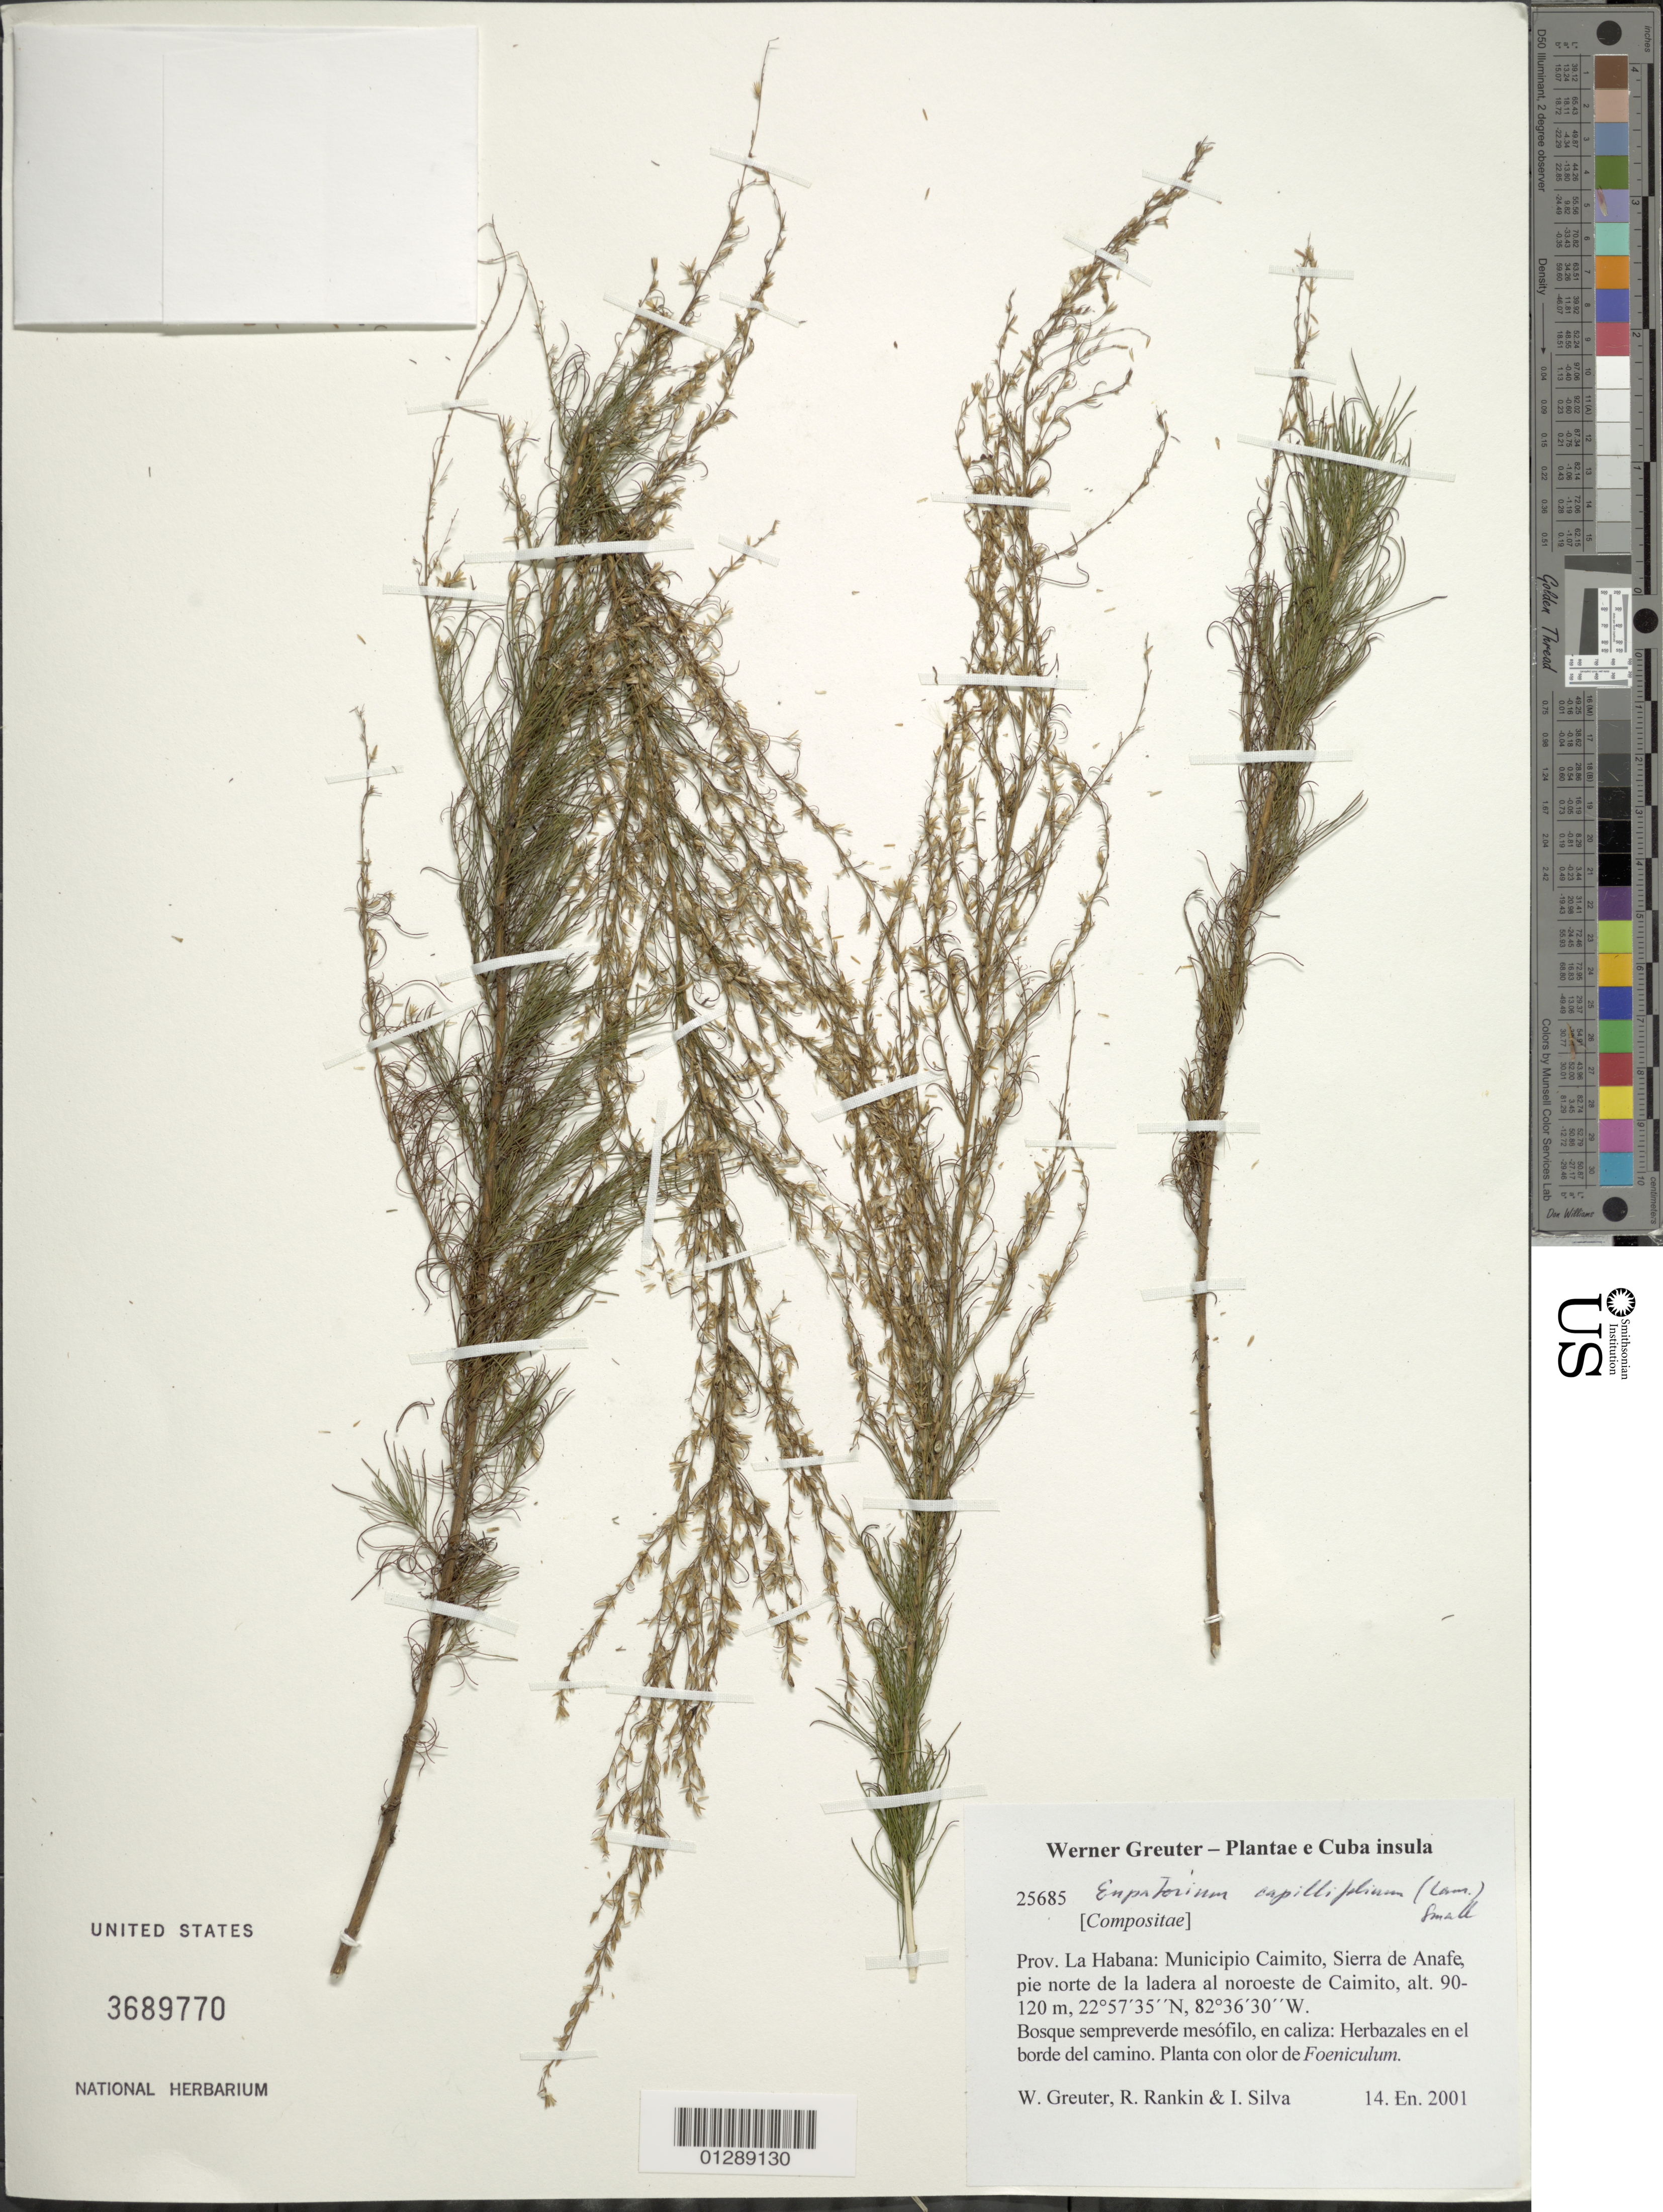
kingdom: Plantae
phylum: Tracheophyta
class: Magnoliopsida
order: Asterales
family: Asteraceae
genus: Eupatorium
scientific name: Eupatorium capillifolium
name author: (Lam.) Small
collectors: W. R. Greuter, R. Rankin Rodriguez & I. Silva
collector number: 25685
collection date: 2001-01-14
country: Cuba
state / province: La Habana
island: Cuba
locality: Municipio Caimito, Sierra de Anafe, pie norte de la ladera al noreste de Caimito.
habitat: Bosque sempreverde mesófilo, en caliza. Herbazales en el borde del camino.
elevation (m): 90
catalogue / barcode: US 3689770